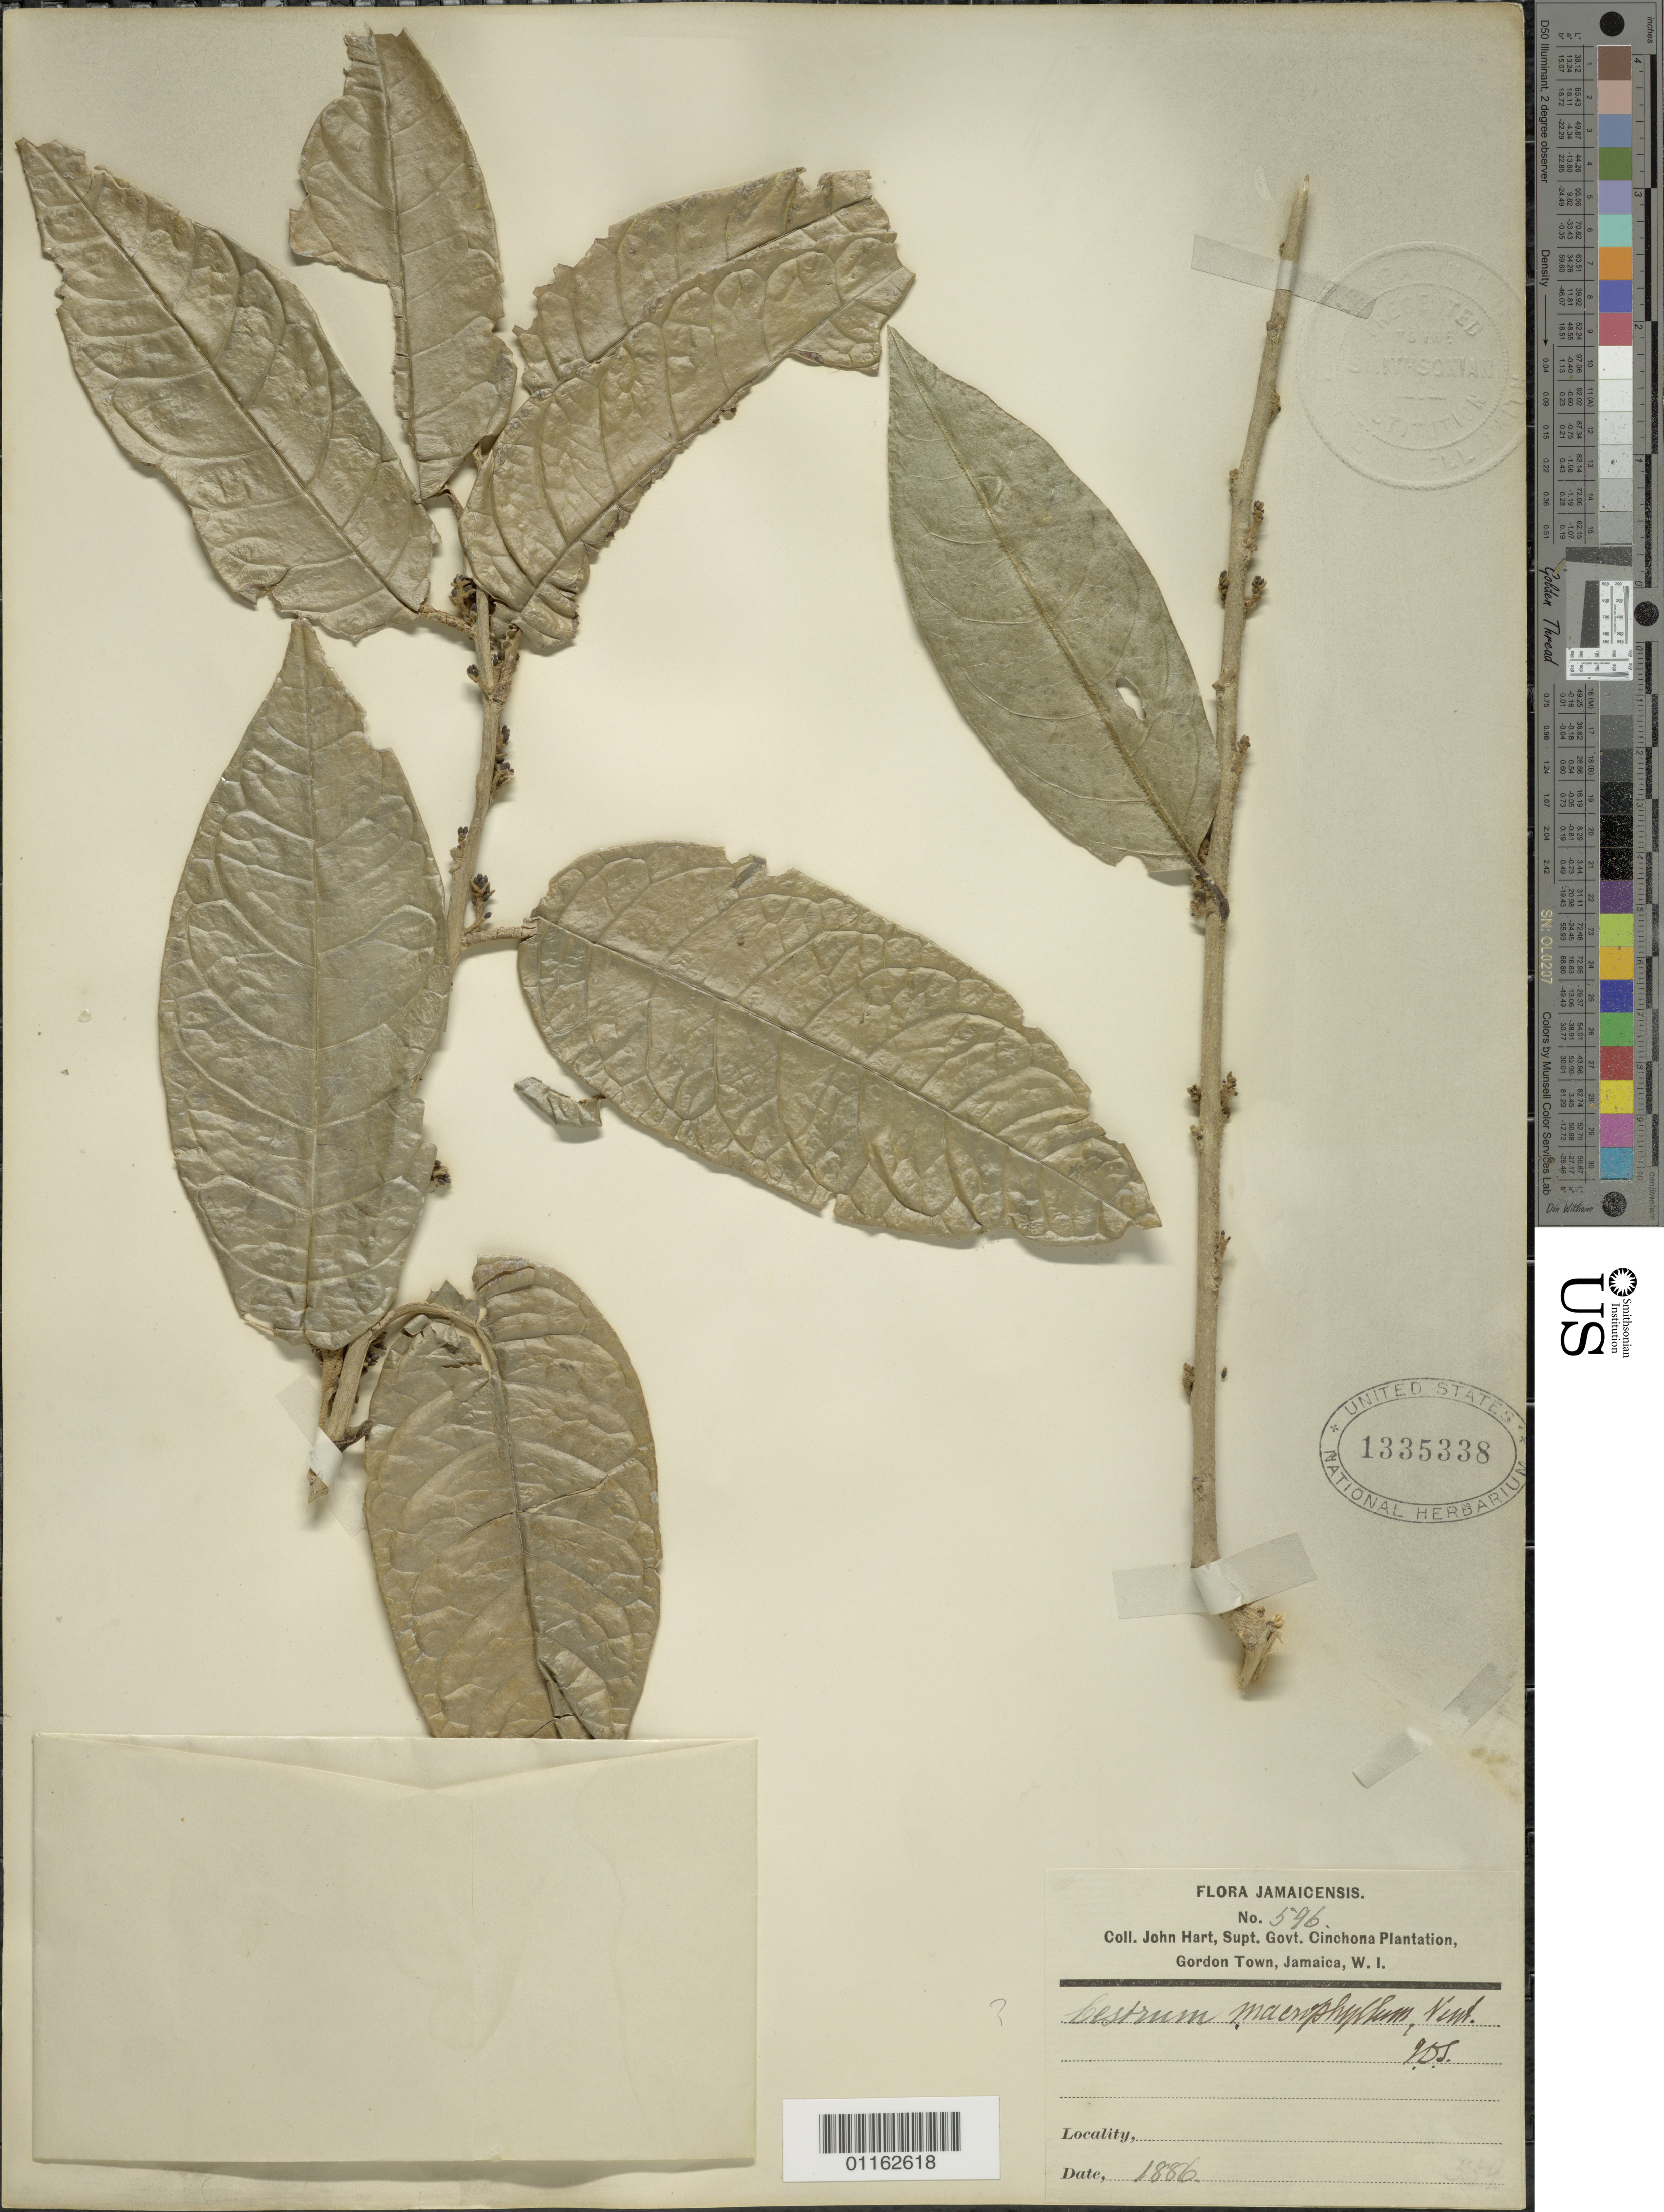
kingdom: Plantae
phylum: Tracheophyta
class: Magnoliopsida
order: Solanales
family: Solanaceae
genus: Cestrum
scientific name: Cestrum macrophyllum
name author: Vent.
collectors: J. Hart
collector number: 596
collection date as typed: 1886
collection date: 1886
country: Jamaica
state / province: Saint Andrew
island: Jamaica I.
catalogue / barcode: US 1335338